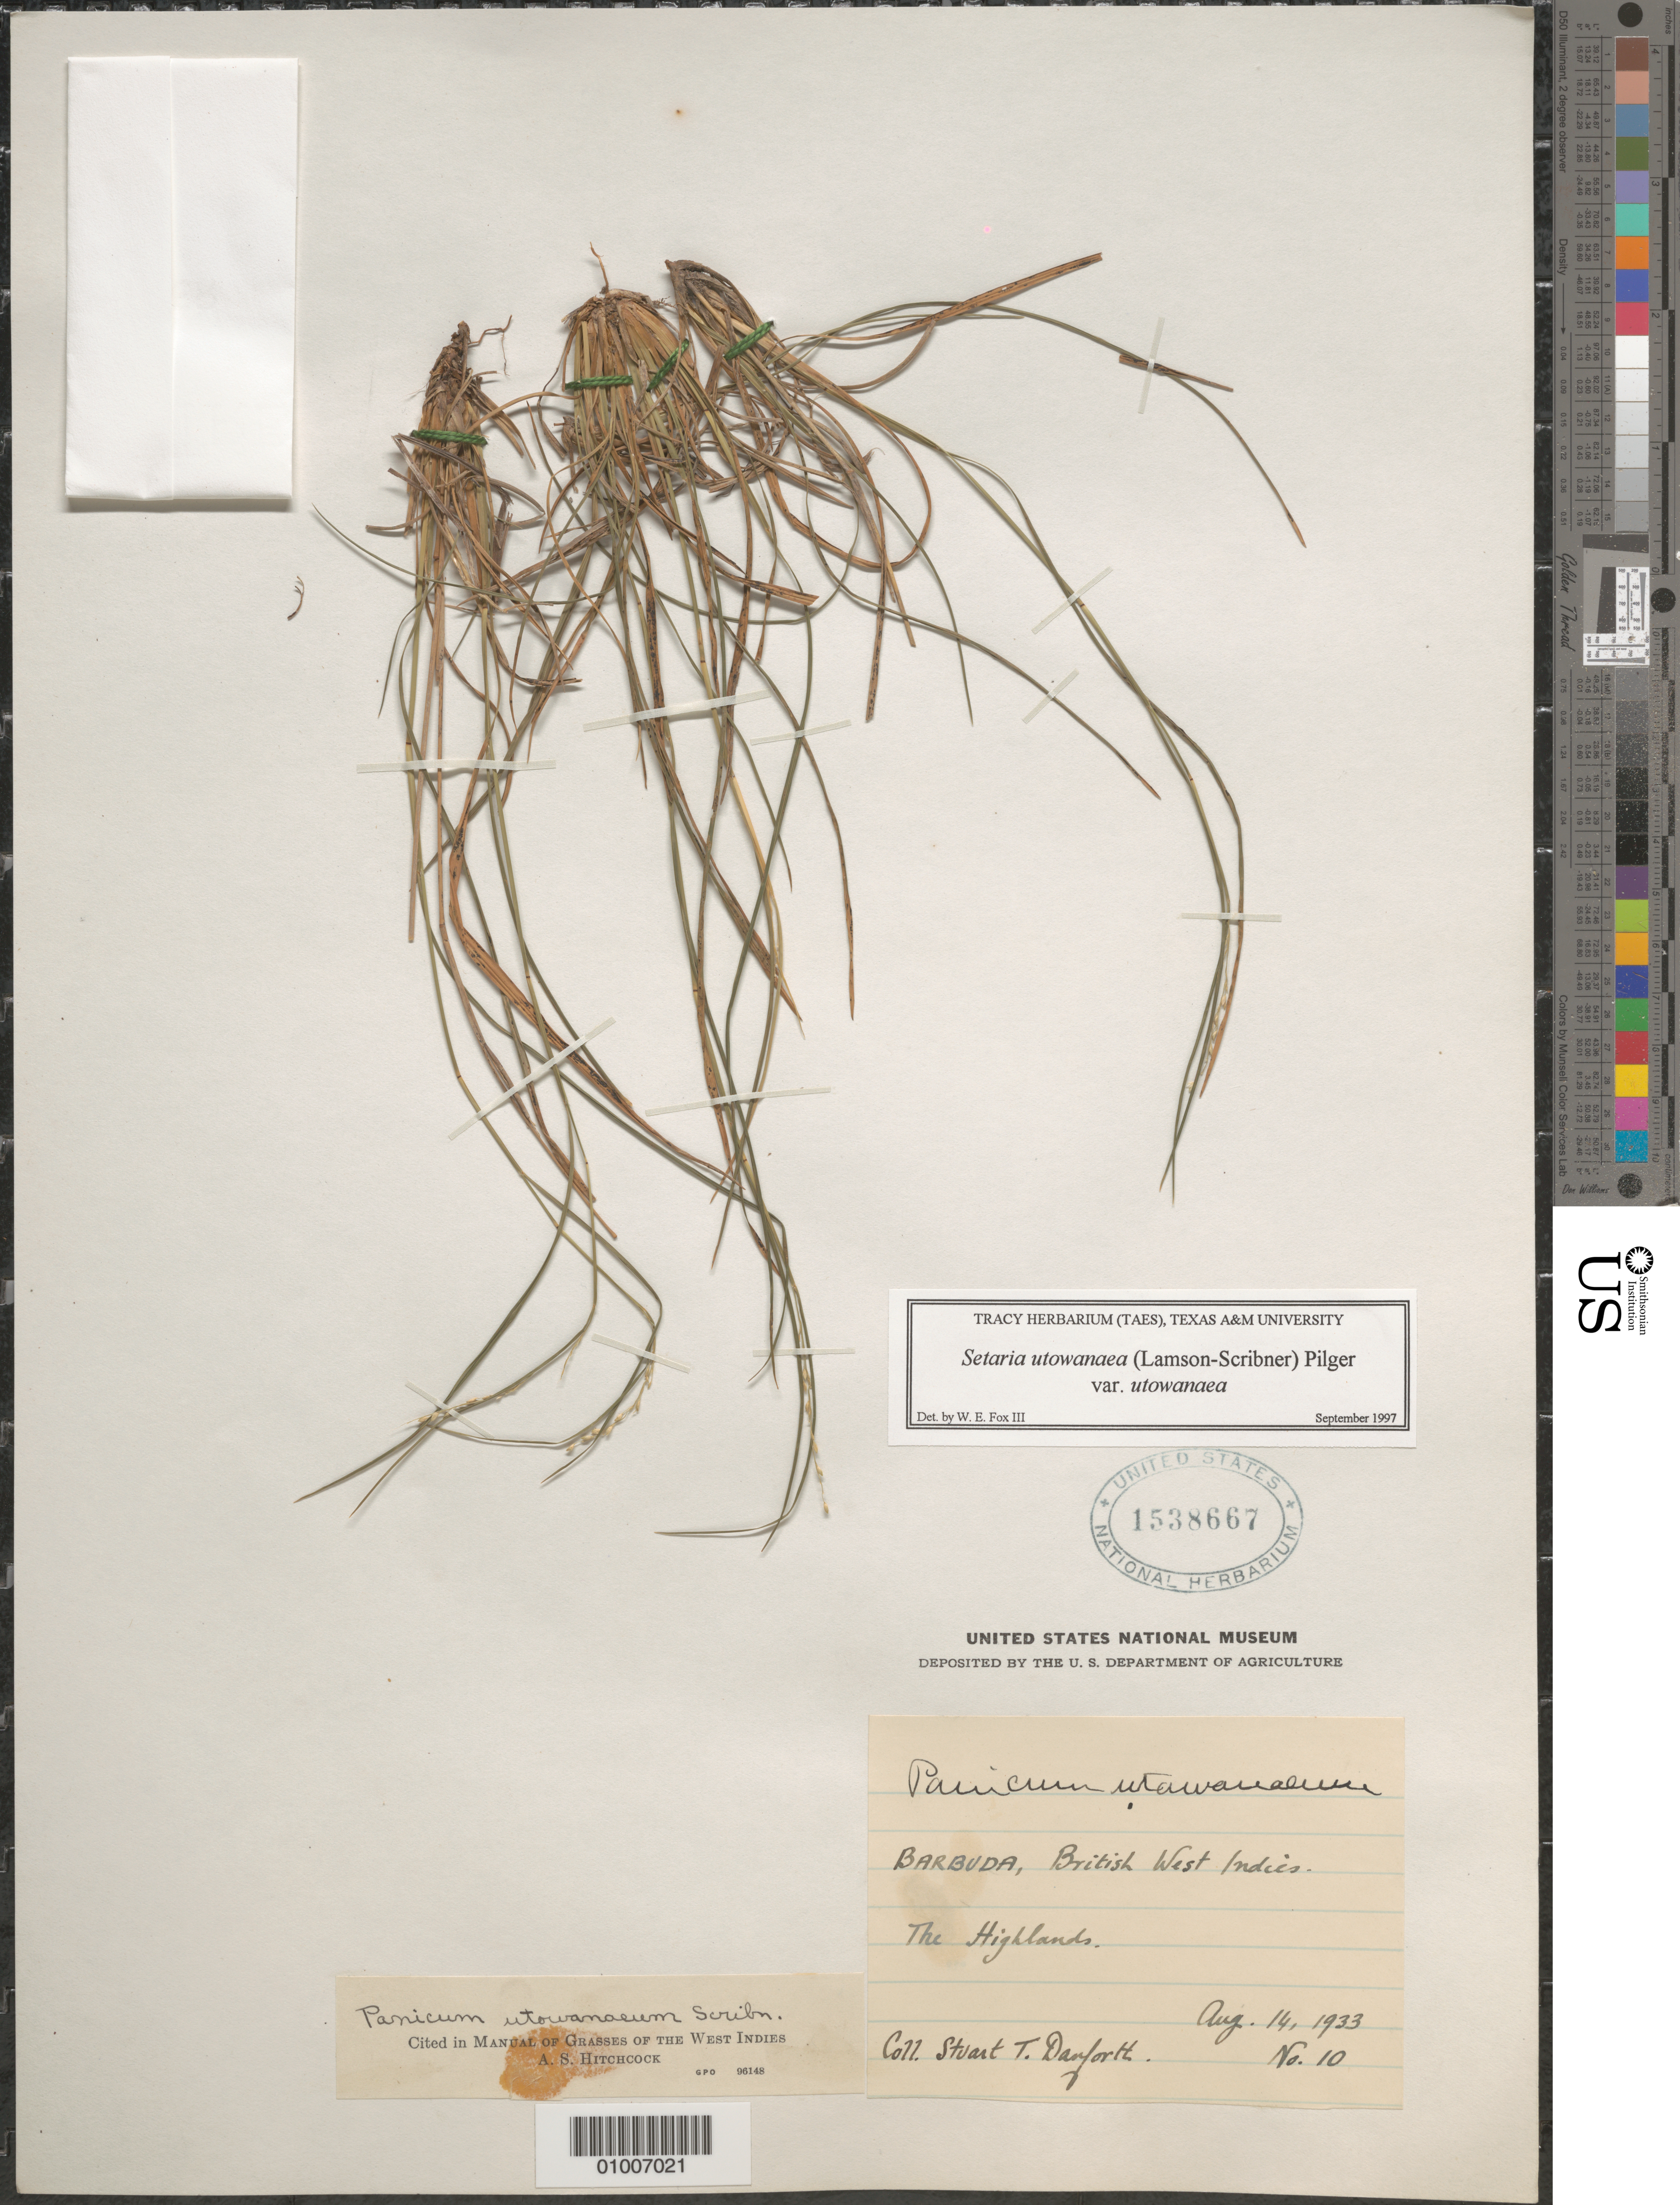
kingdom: Plantae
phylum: Tracheophyta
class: Liliopsida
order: Poales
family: Poaceae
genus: Setaria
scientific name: Setaria utowanaea var. utowanaea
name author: (Scribn.) Pilg.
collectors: S. Danforth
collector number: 10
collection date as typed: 14 Aug 1933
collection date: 1933-08-14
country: Antigua and Barbuda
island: Barbuda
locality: The Highlands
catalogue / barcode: US 1538667